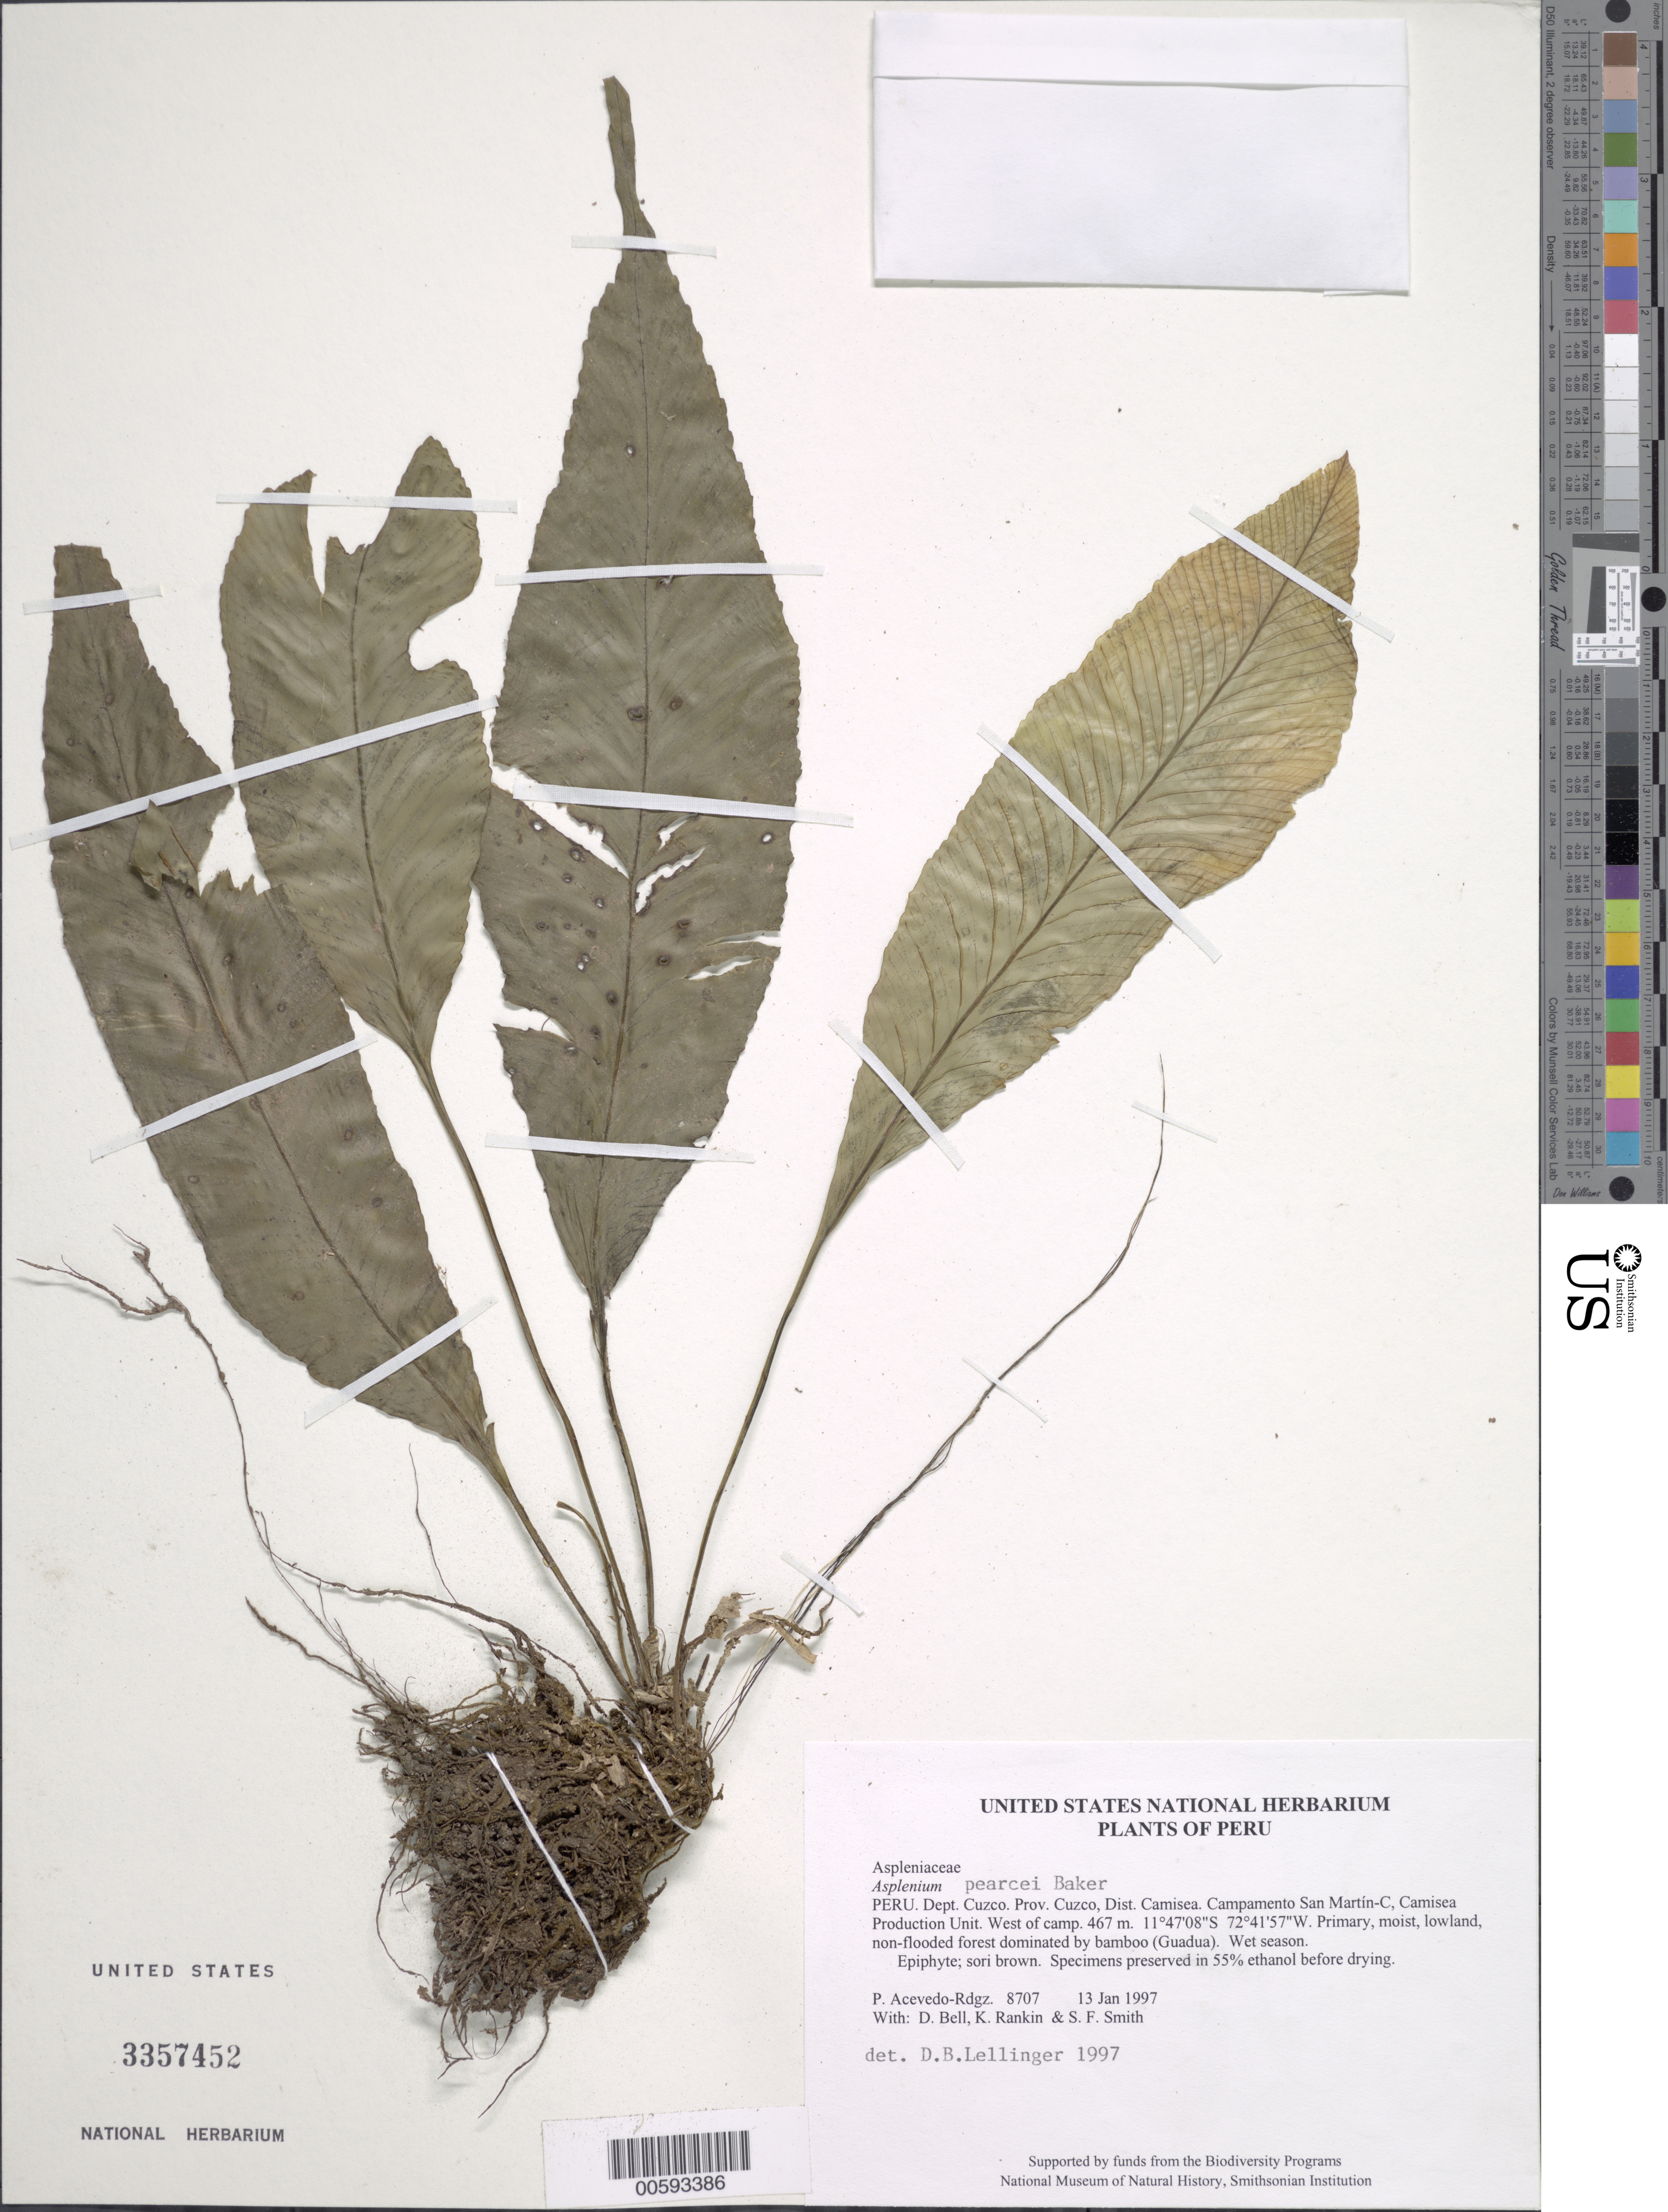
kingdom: Plantae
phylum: Tracheophyta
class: Polypodiopsida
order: Polypodiales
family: Aspleniaceae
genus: Asplenium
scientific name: Asplenium pearcei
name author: Baker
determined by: Lellinger, David B., (BOT), Smithsonian Institution - National Museum of Natural History (UNITED STATES)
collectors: P. Acevedo-Rodr., D. A. Bell, K. B. Rankin & S.F. Smith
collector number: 8707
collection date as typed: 13 Jan 1997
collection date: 1997-01-13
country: Peru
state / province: Cusco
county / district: Cusco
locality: Districto Camisea, Campamento San Martín-C, Camisea Production Unit. West of camp.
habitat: Primary, moist, lowland, non-flooded forest dominated by bamboo (Guadua). Wet season.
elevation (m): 467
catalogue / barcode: US 3357452